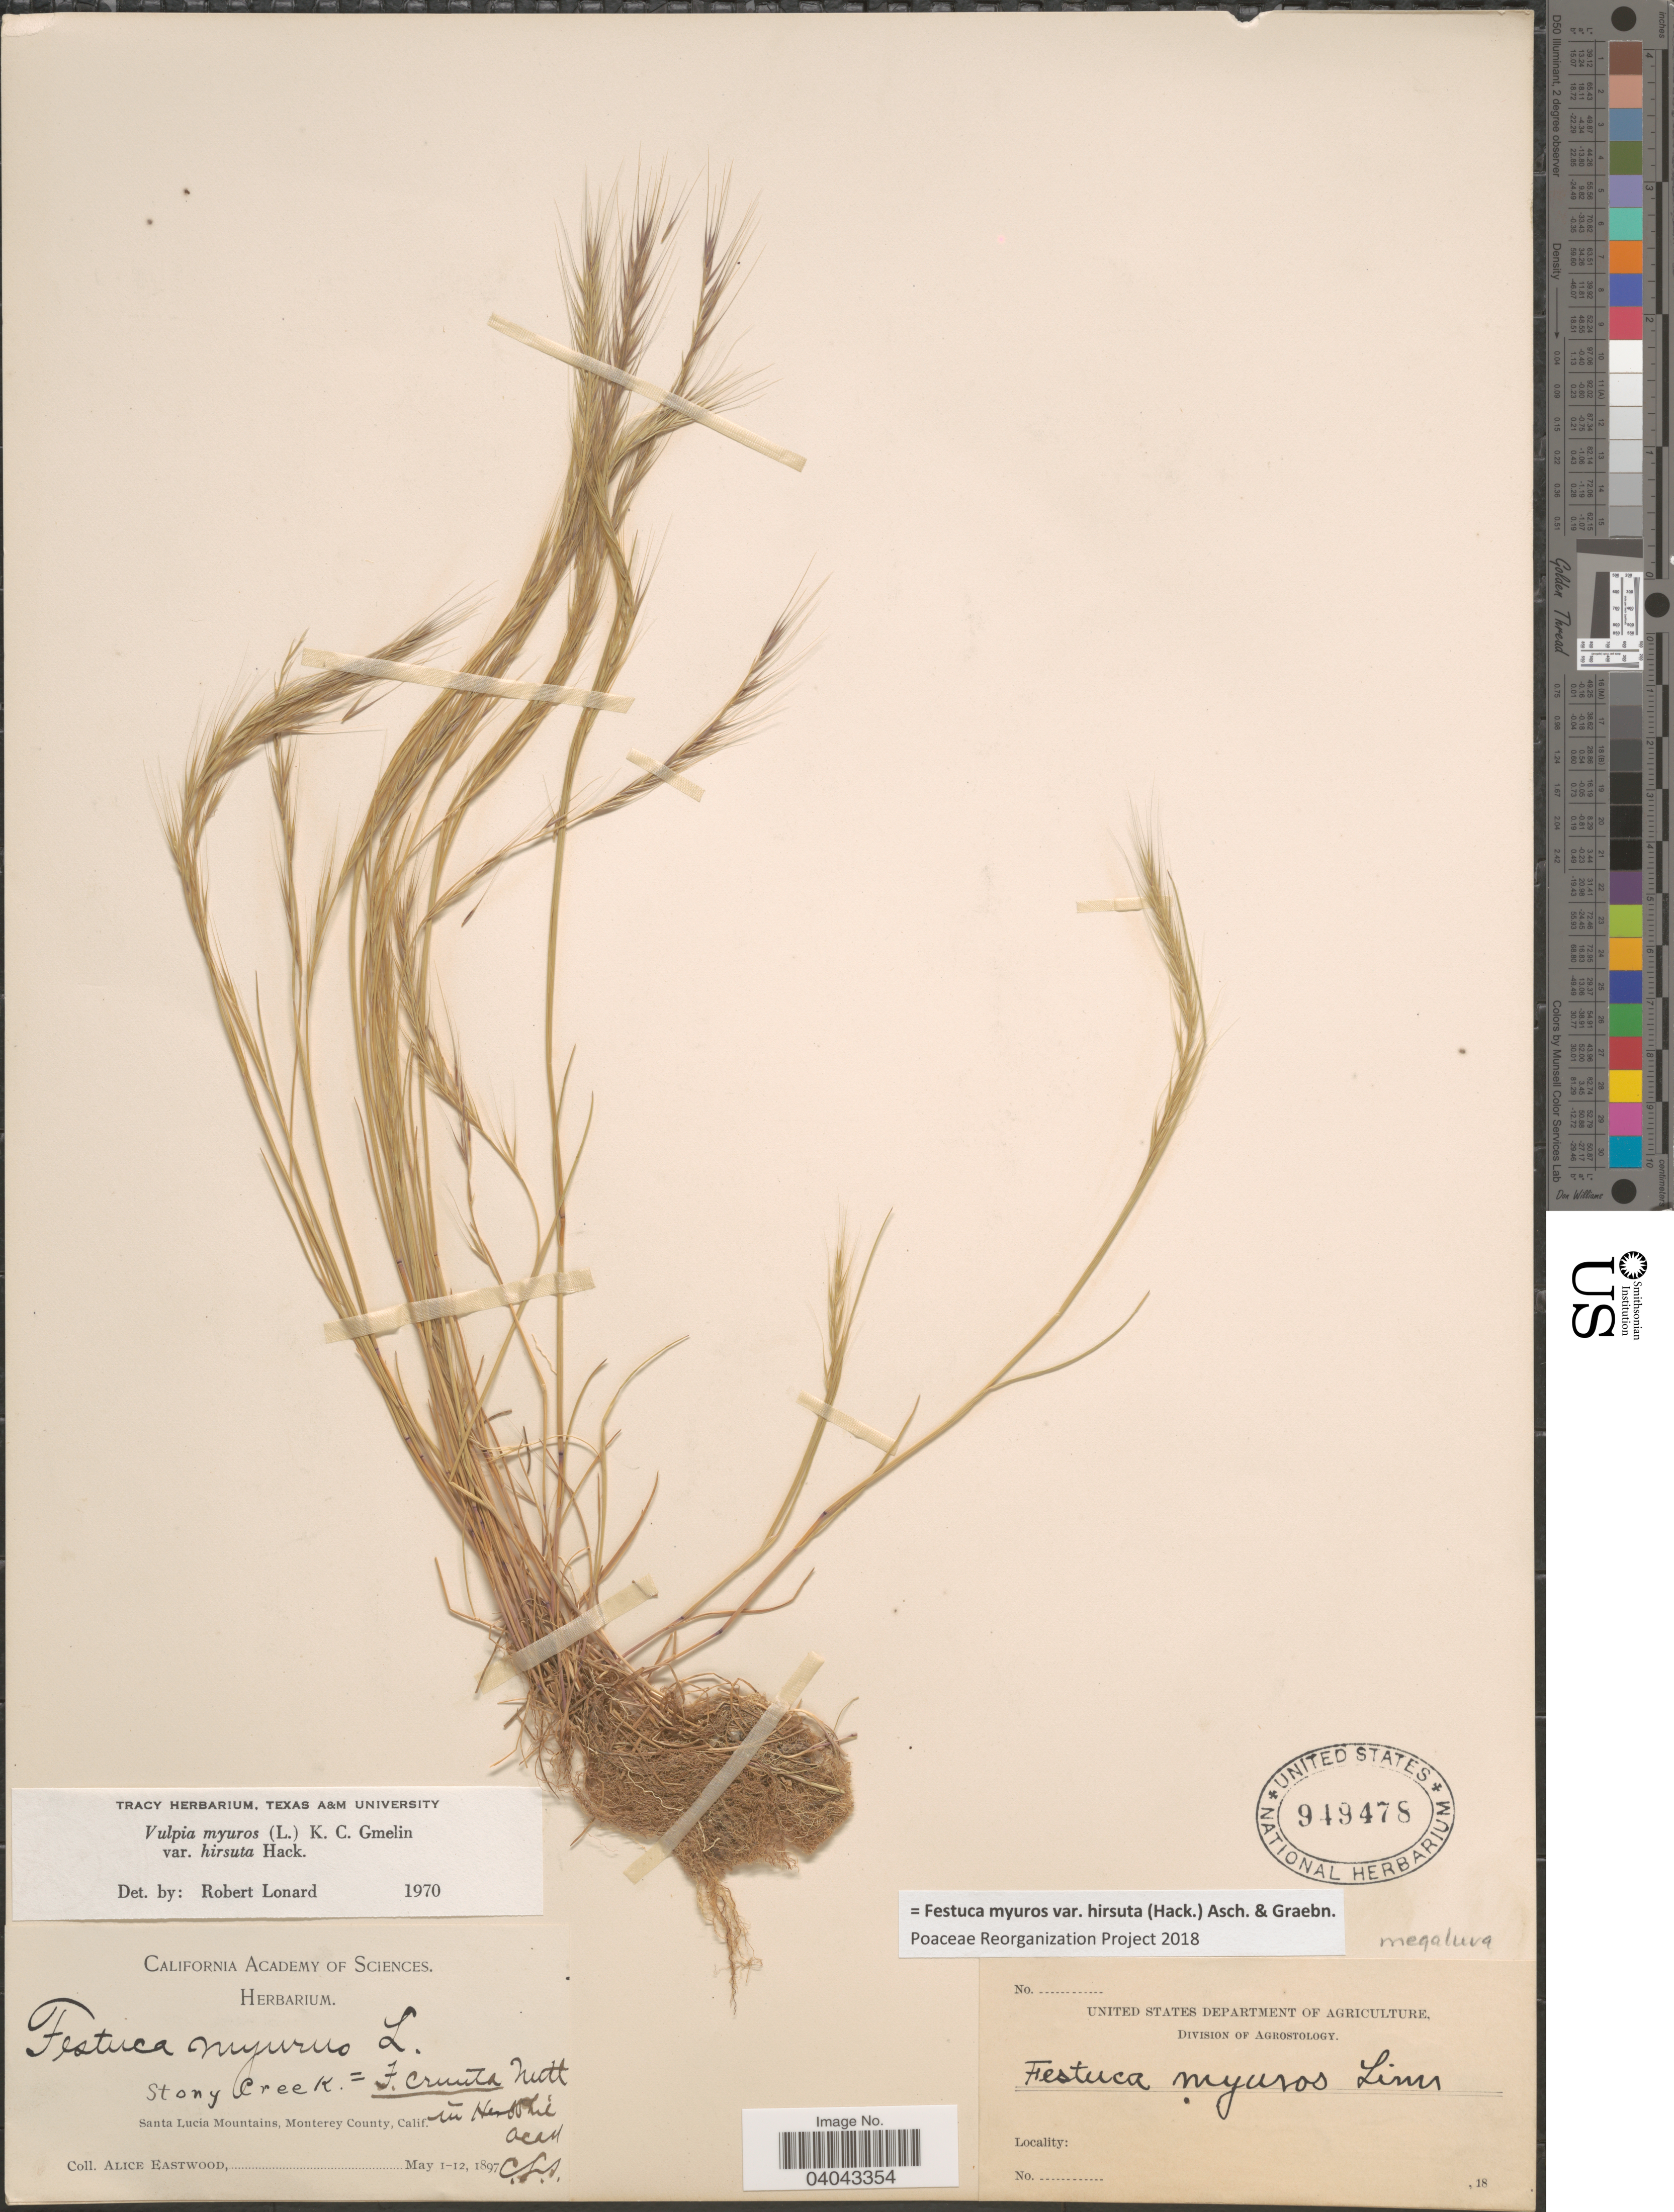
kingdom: Plantae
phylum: Tracheophyta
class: Liliopsida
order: Poales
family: Poaceae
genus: Festuca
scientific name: Festuca myuros var. hirsuta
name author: (Hack.) Asch. & Graebn.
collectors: A. Eastwood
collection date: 1897-05-01/1897-05-12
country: United States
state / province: California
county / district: Monterey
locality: Santa Lucia Mountains, Monterey County.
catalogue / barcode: US 949478